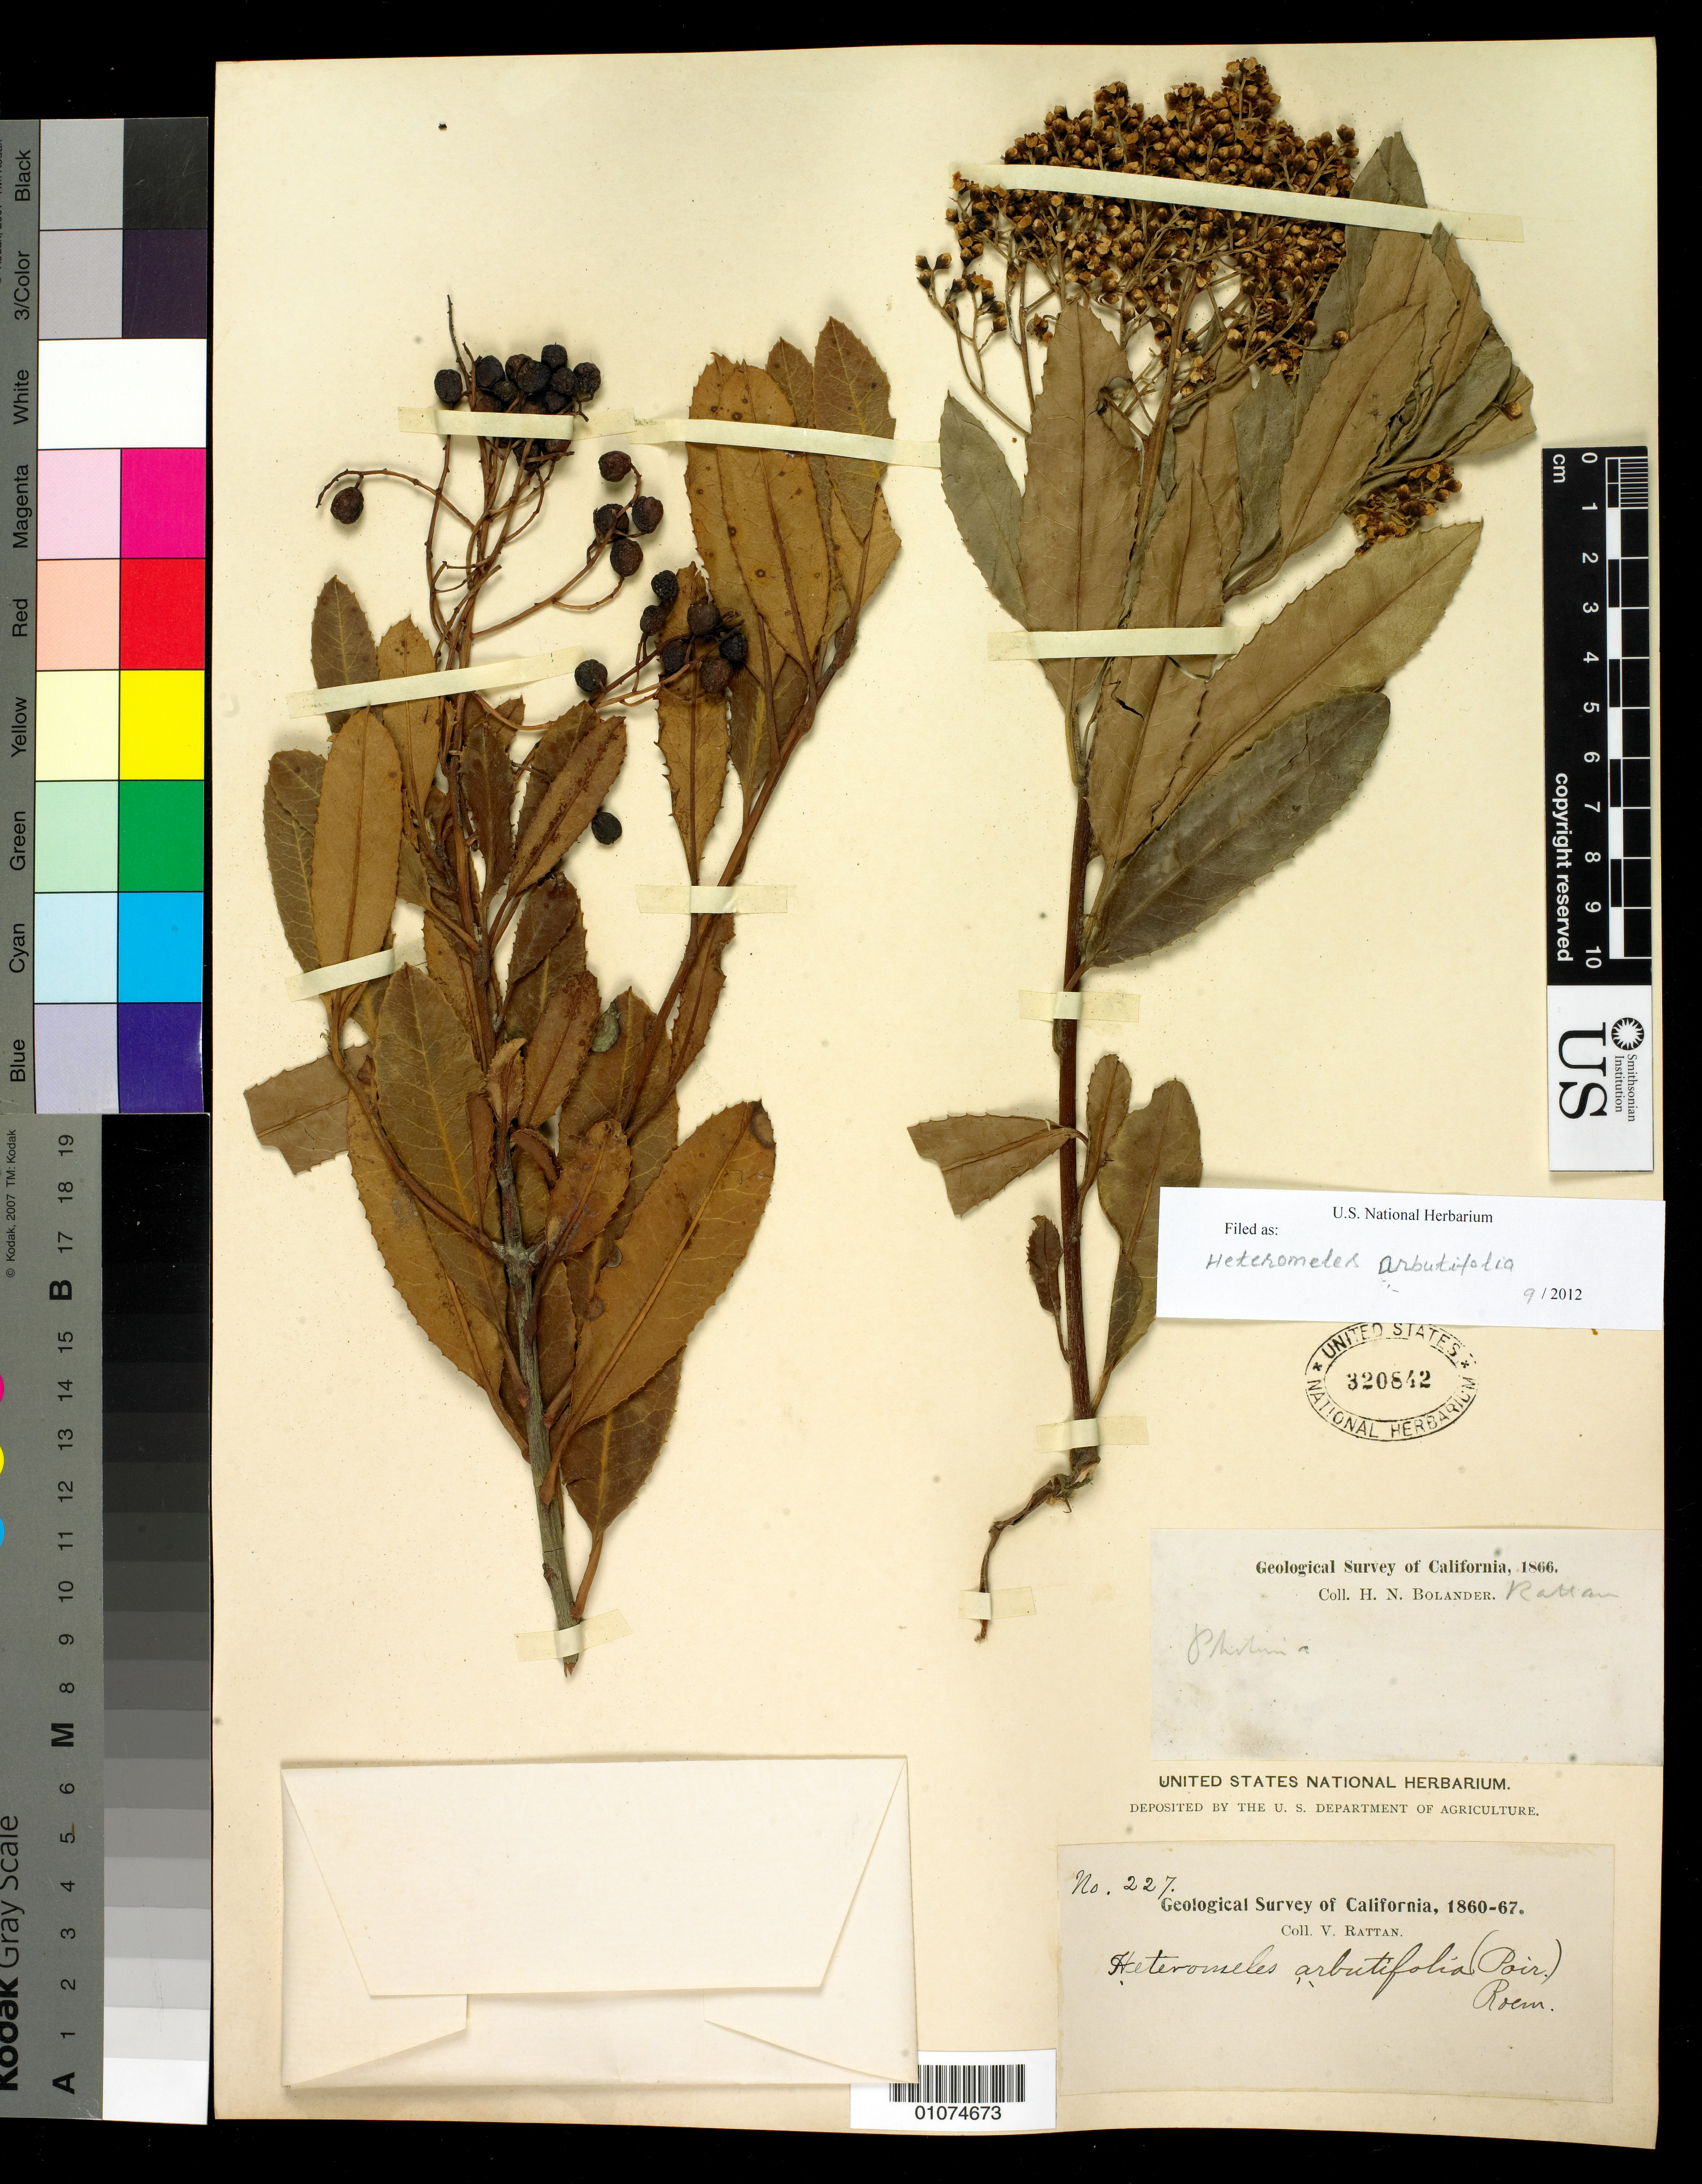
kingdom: Plantae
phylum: Tracheophyta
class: Magnoliopsida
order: Rosales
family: Rosaceae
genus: Heteromeles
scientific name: Heteromeles arbutifolia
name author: (Lindl.) Roemer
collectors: V. Rattan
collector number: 227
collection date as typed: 1860 to -- --- 1867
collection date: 1860/1867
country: United States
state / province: California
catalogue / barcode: US 320842